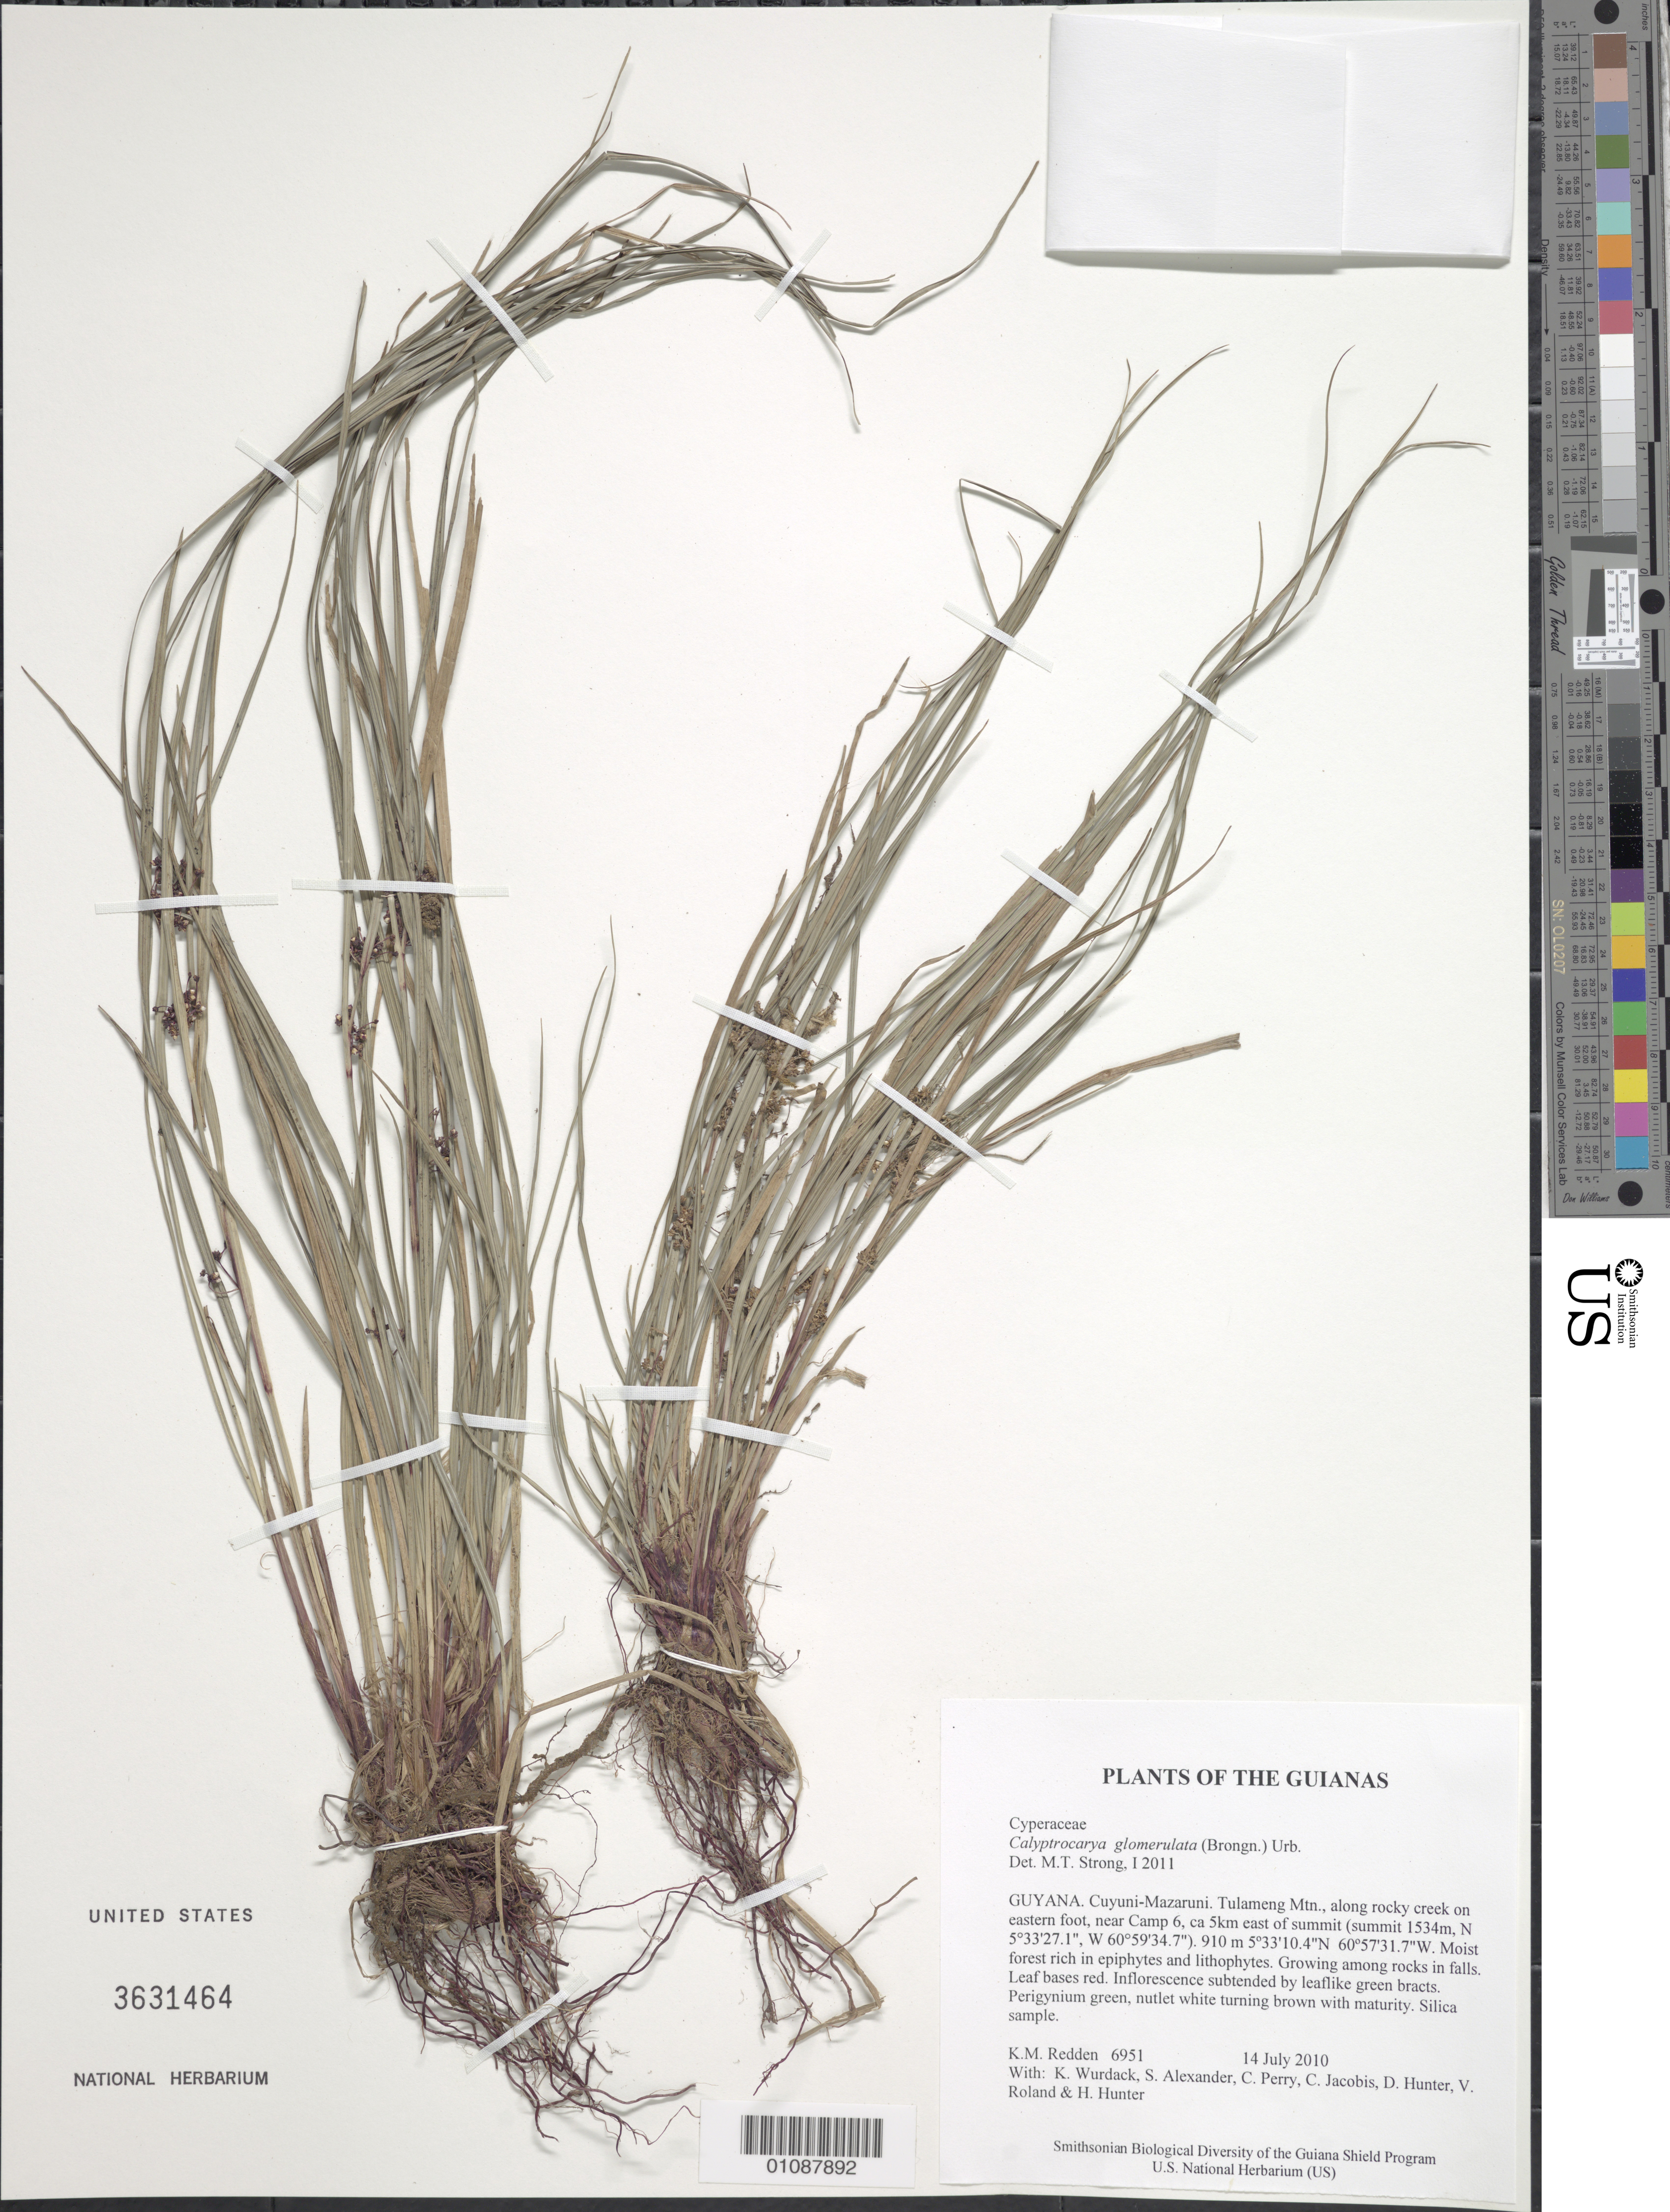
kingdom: Plantae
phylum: Tracheophyta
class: Liliopsida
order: Poales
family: Cyperaceae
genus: Calyptrocarya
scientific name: Calyptrocarya glomerulata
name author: (Brongn.) Urb.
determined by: Strong, M. T., (US), Smithsonian Institution - National Museum of Natural History (UNITED STATES)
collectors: K. M. Redden, K. Wurdack, S. N. Alexander, C. Perry, C. Jacobis, D. Hunter, V. Roland & H. Hunter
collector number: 6951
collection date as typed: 14 July 2010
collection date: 2010-07-14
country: Guyana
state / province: Cuyuni-Mazaruni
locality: Tulameng Mtn., along rocky creek on eastern foot, near Camp 6, ca 5km east of summit (summit 1534m, N 5°33'27.1", W 60°59'34.7")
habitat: Moist forest rich in epiphytes and lithophytes. Growing among rocks in falls.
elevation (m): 910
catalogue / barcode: US 3631464